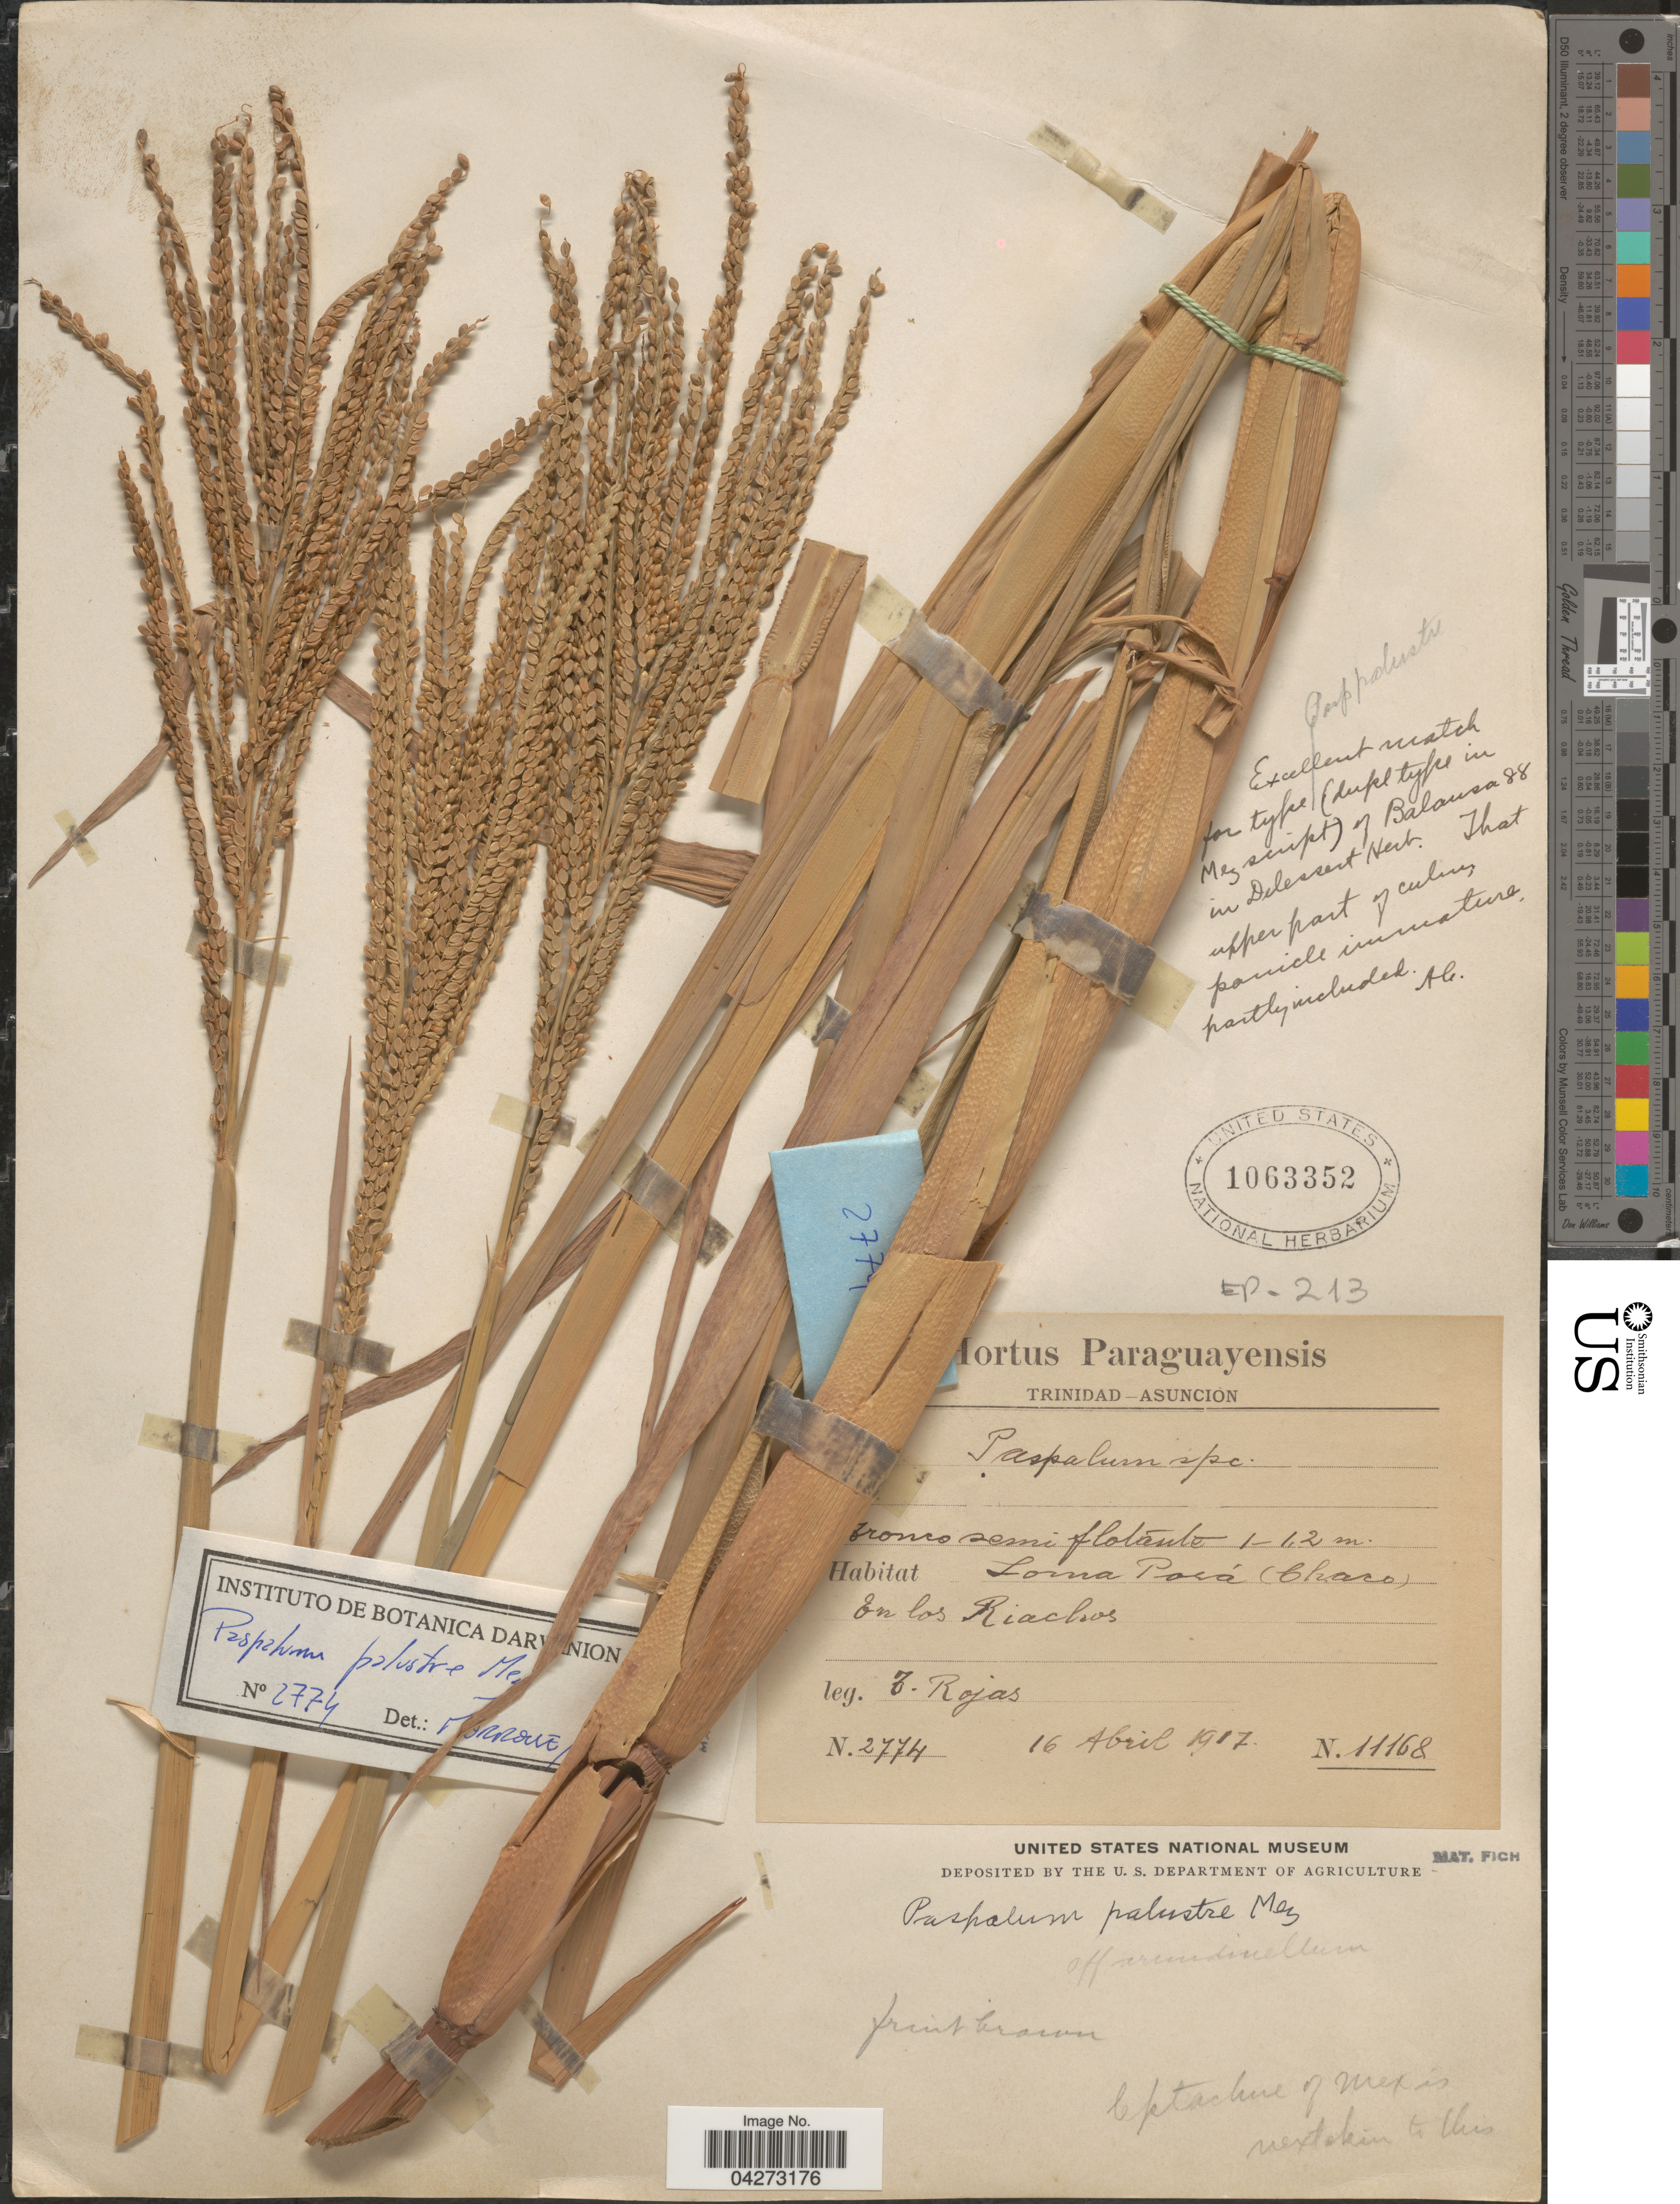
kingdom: Plantae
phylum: Tracheophyta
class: Liliopsida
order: Poales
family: Poaceae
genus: Paspalum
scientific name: Paspalum palustre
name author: Mez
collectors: T. Rojas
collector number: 2774/11168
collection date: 1917-04-16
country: Paraguay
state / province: Asuncion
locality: Loma Porá (Chaco). En los Riachos.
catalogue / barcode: US 1063352